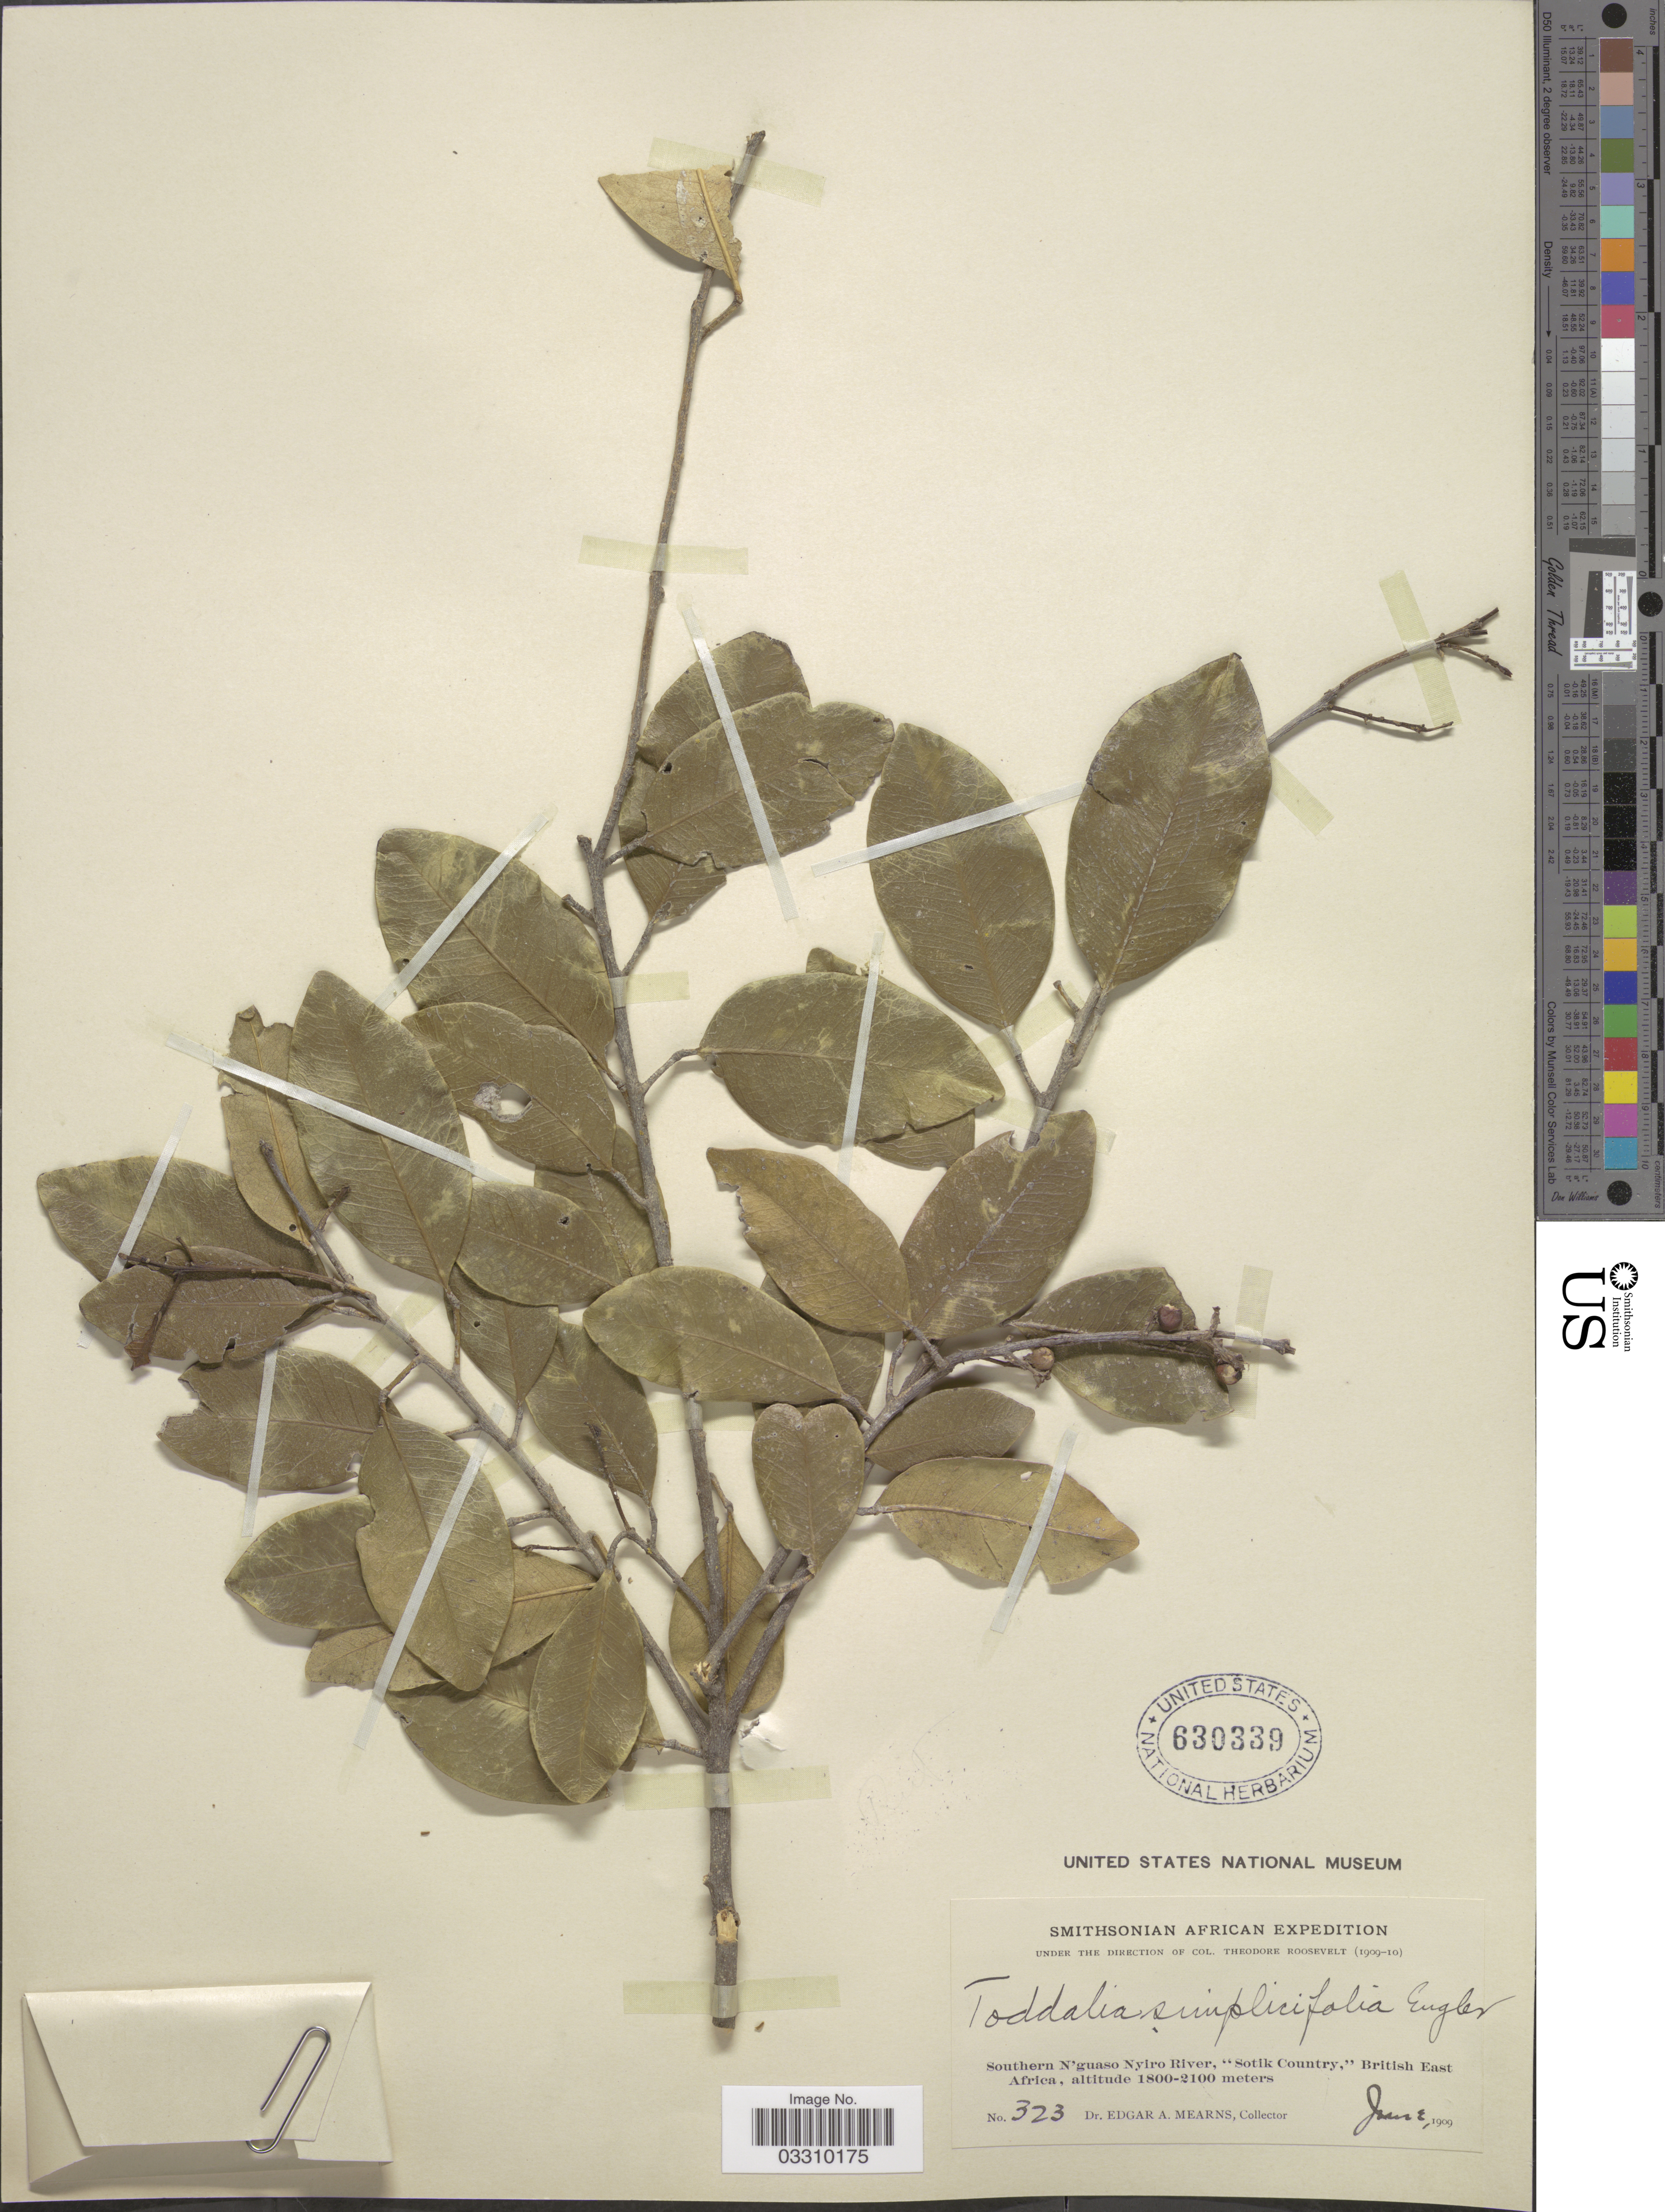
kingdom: Plantae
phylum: Tracheophyta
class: Magnoliopsida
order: Sapindales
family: Rutaceae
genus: Vepris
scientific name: Vepris simplicifolia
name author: (I. Verd.) Mziray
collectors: E. A. Mearns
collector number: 323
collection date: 1909-06-02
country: Kenya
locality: Southern N'guaso Nyiro River, "Sotik Country", British East Africa.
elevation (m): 1800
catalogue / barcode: US 630339